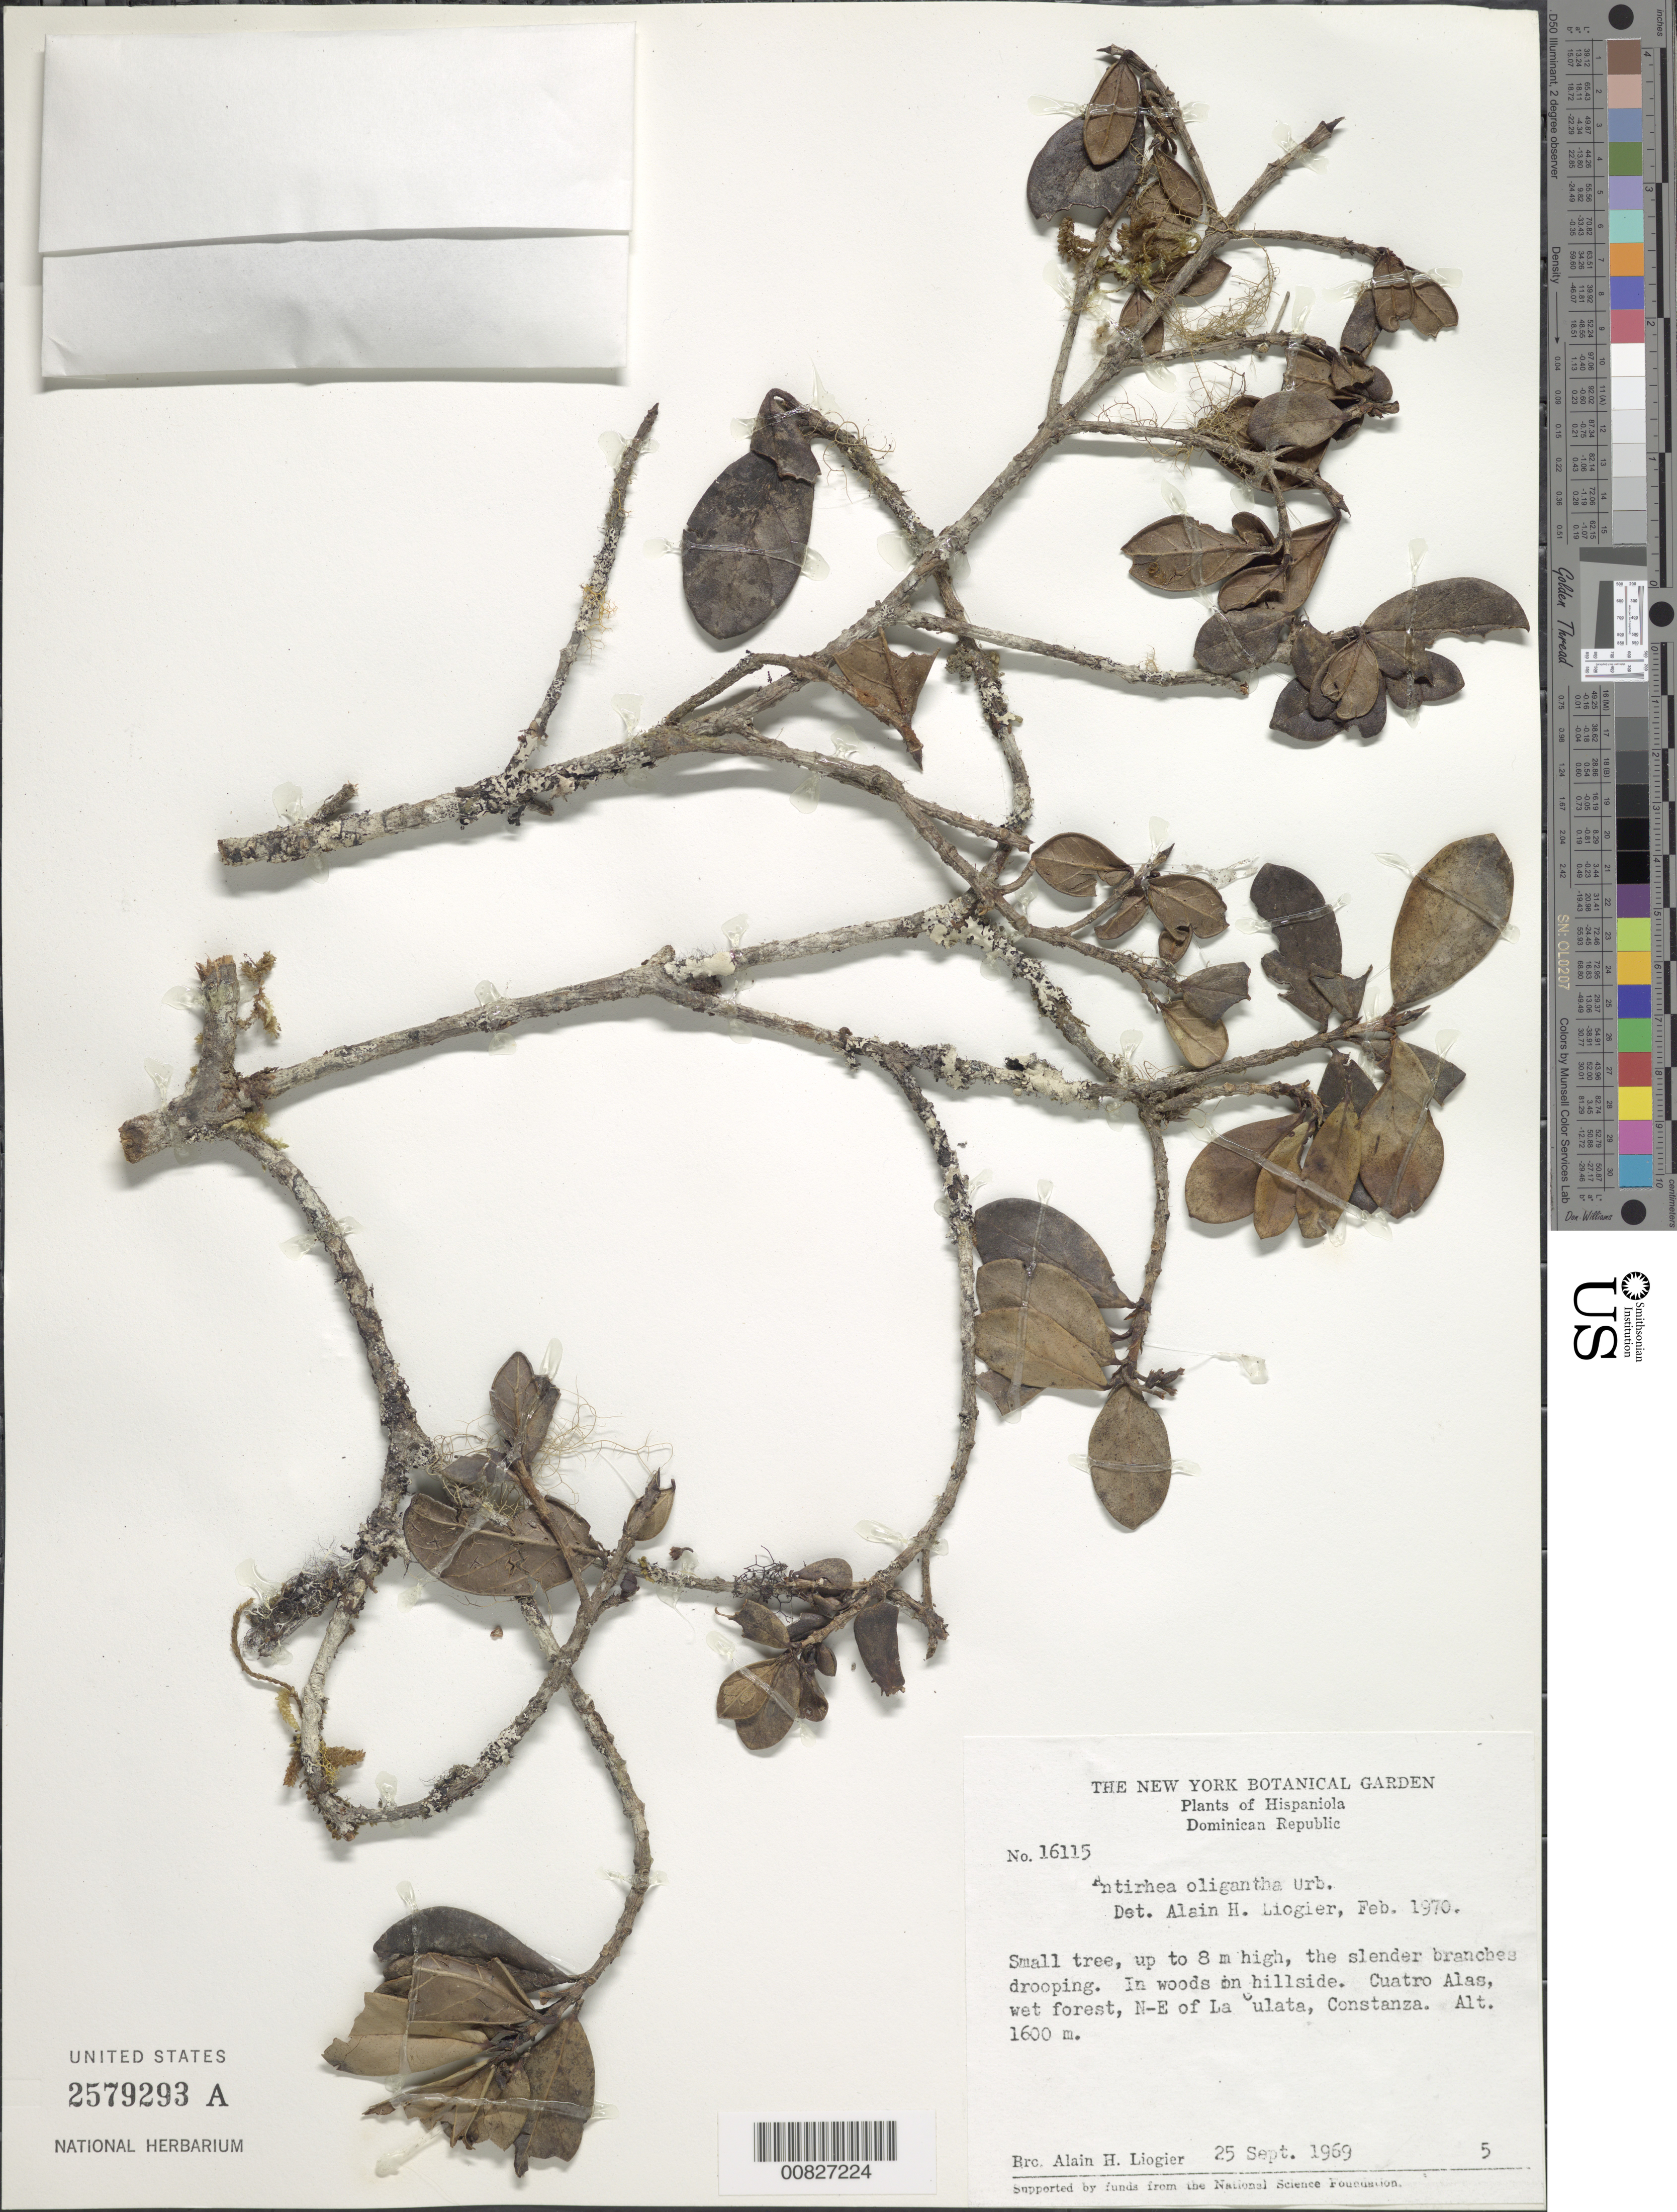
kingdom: Plantae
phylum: Tracheophyta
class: Magnoliopsida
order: Gentianales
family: Rubiaceae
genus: Stenostomum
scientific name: Stenostomum oliganthum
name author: (Urb.) Borhidi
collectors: A. H. Liogier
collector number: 16115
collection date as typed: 25 Sep 1969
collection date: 1969-09-25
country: Dominican Republic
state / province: La Vega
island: Hispaniola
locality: Cuatro Alas, NE of La Culata, Constanza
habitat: Woods on hillside in wet forest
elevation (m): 1600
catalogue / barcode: US 2579293